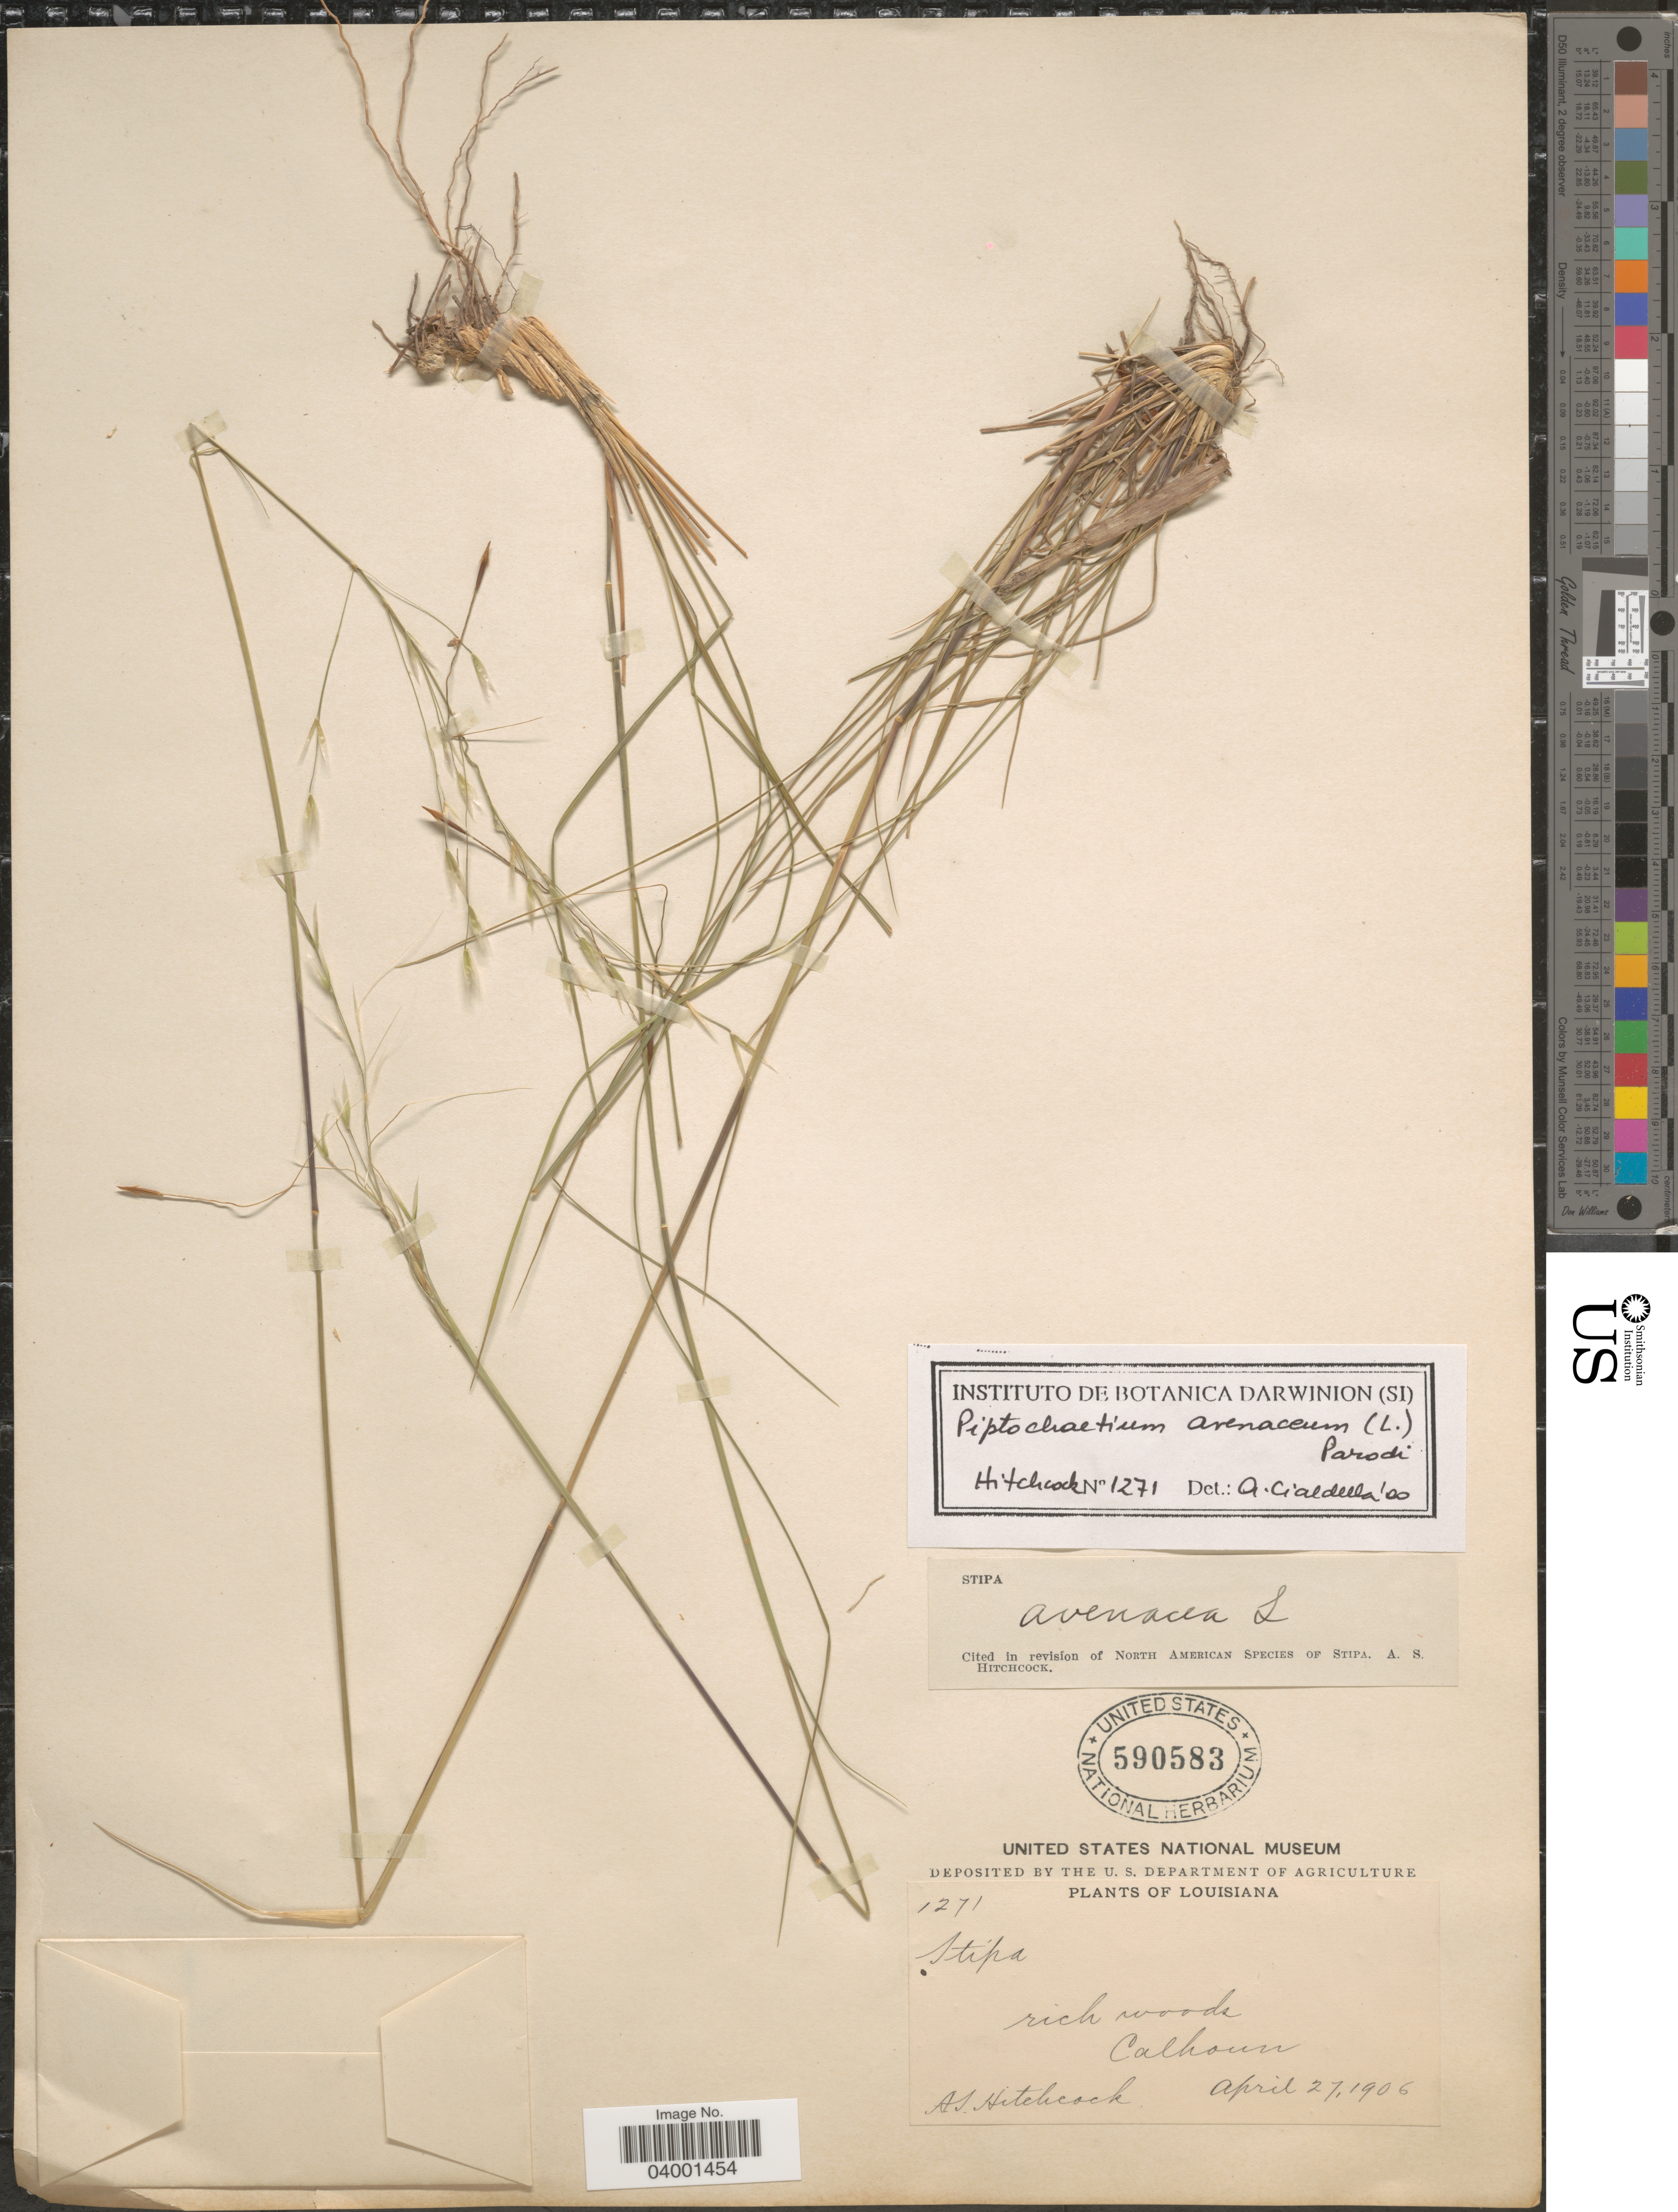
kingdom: Plantae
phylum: Tracheophyta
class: Liliopsida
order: Poales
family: Poaceae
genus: Piptochaetium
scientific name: Piptochaetium avenaceum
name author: (L.) Parodi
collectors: A. S. Hitchcock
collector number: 1271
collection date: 1906-04-27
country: United States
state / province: Louisiana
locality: Calhoun.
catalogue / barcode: US 590583